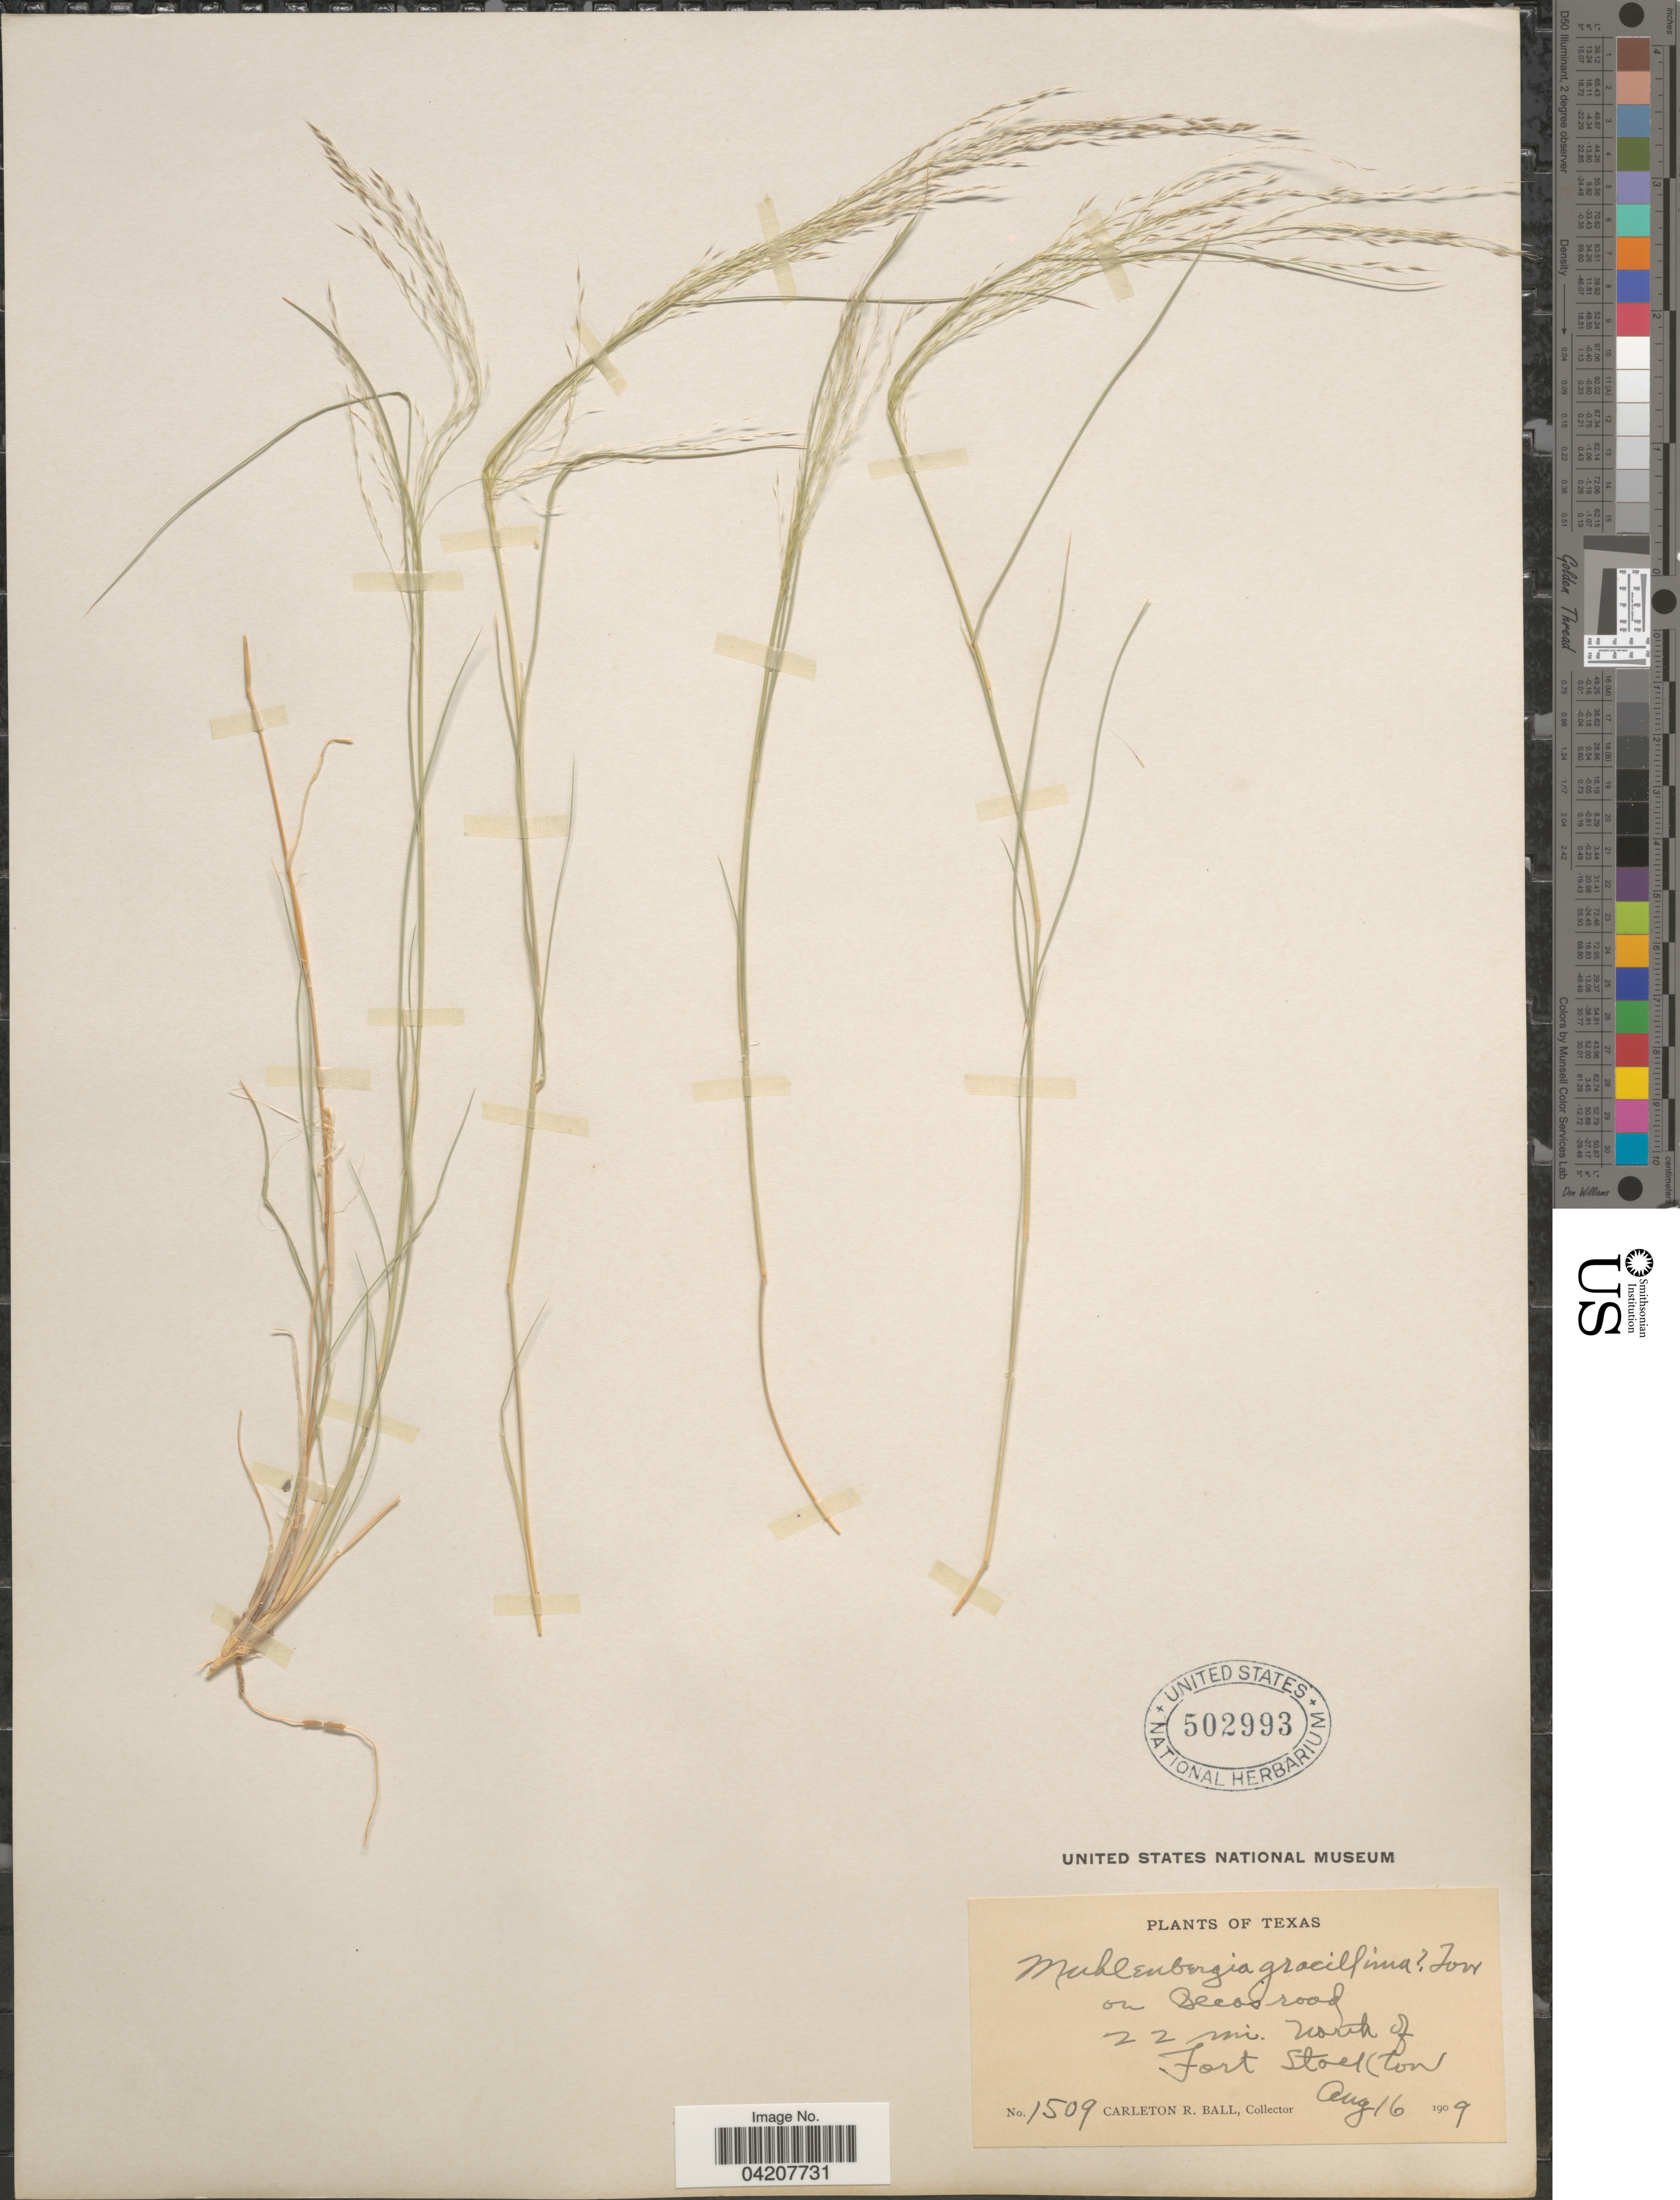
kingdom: Plantae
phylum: Tracheophyta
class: Liliopsida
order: Poales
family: Poaceae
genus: Muhlenbergia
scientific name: Muhlenbergia arenicola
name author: Buckley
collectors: C. R. Ball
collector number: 1509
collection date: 1909-08-16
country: United States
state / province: Texas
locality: On Pecos road 22 mi. North of Fort Stockton.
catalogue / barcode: US 502993